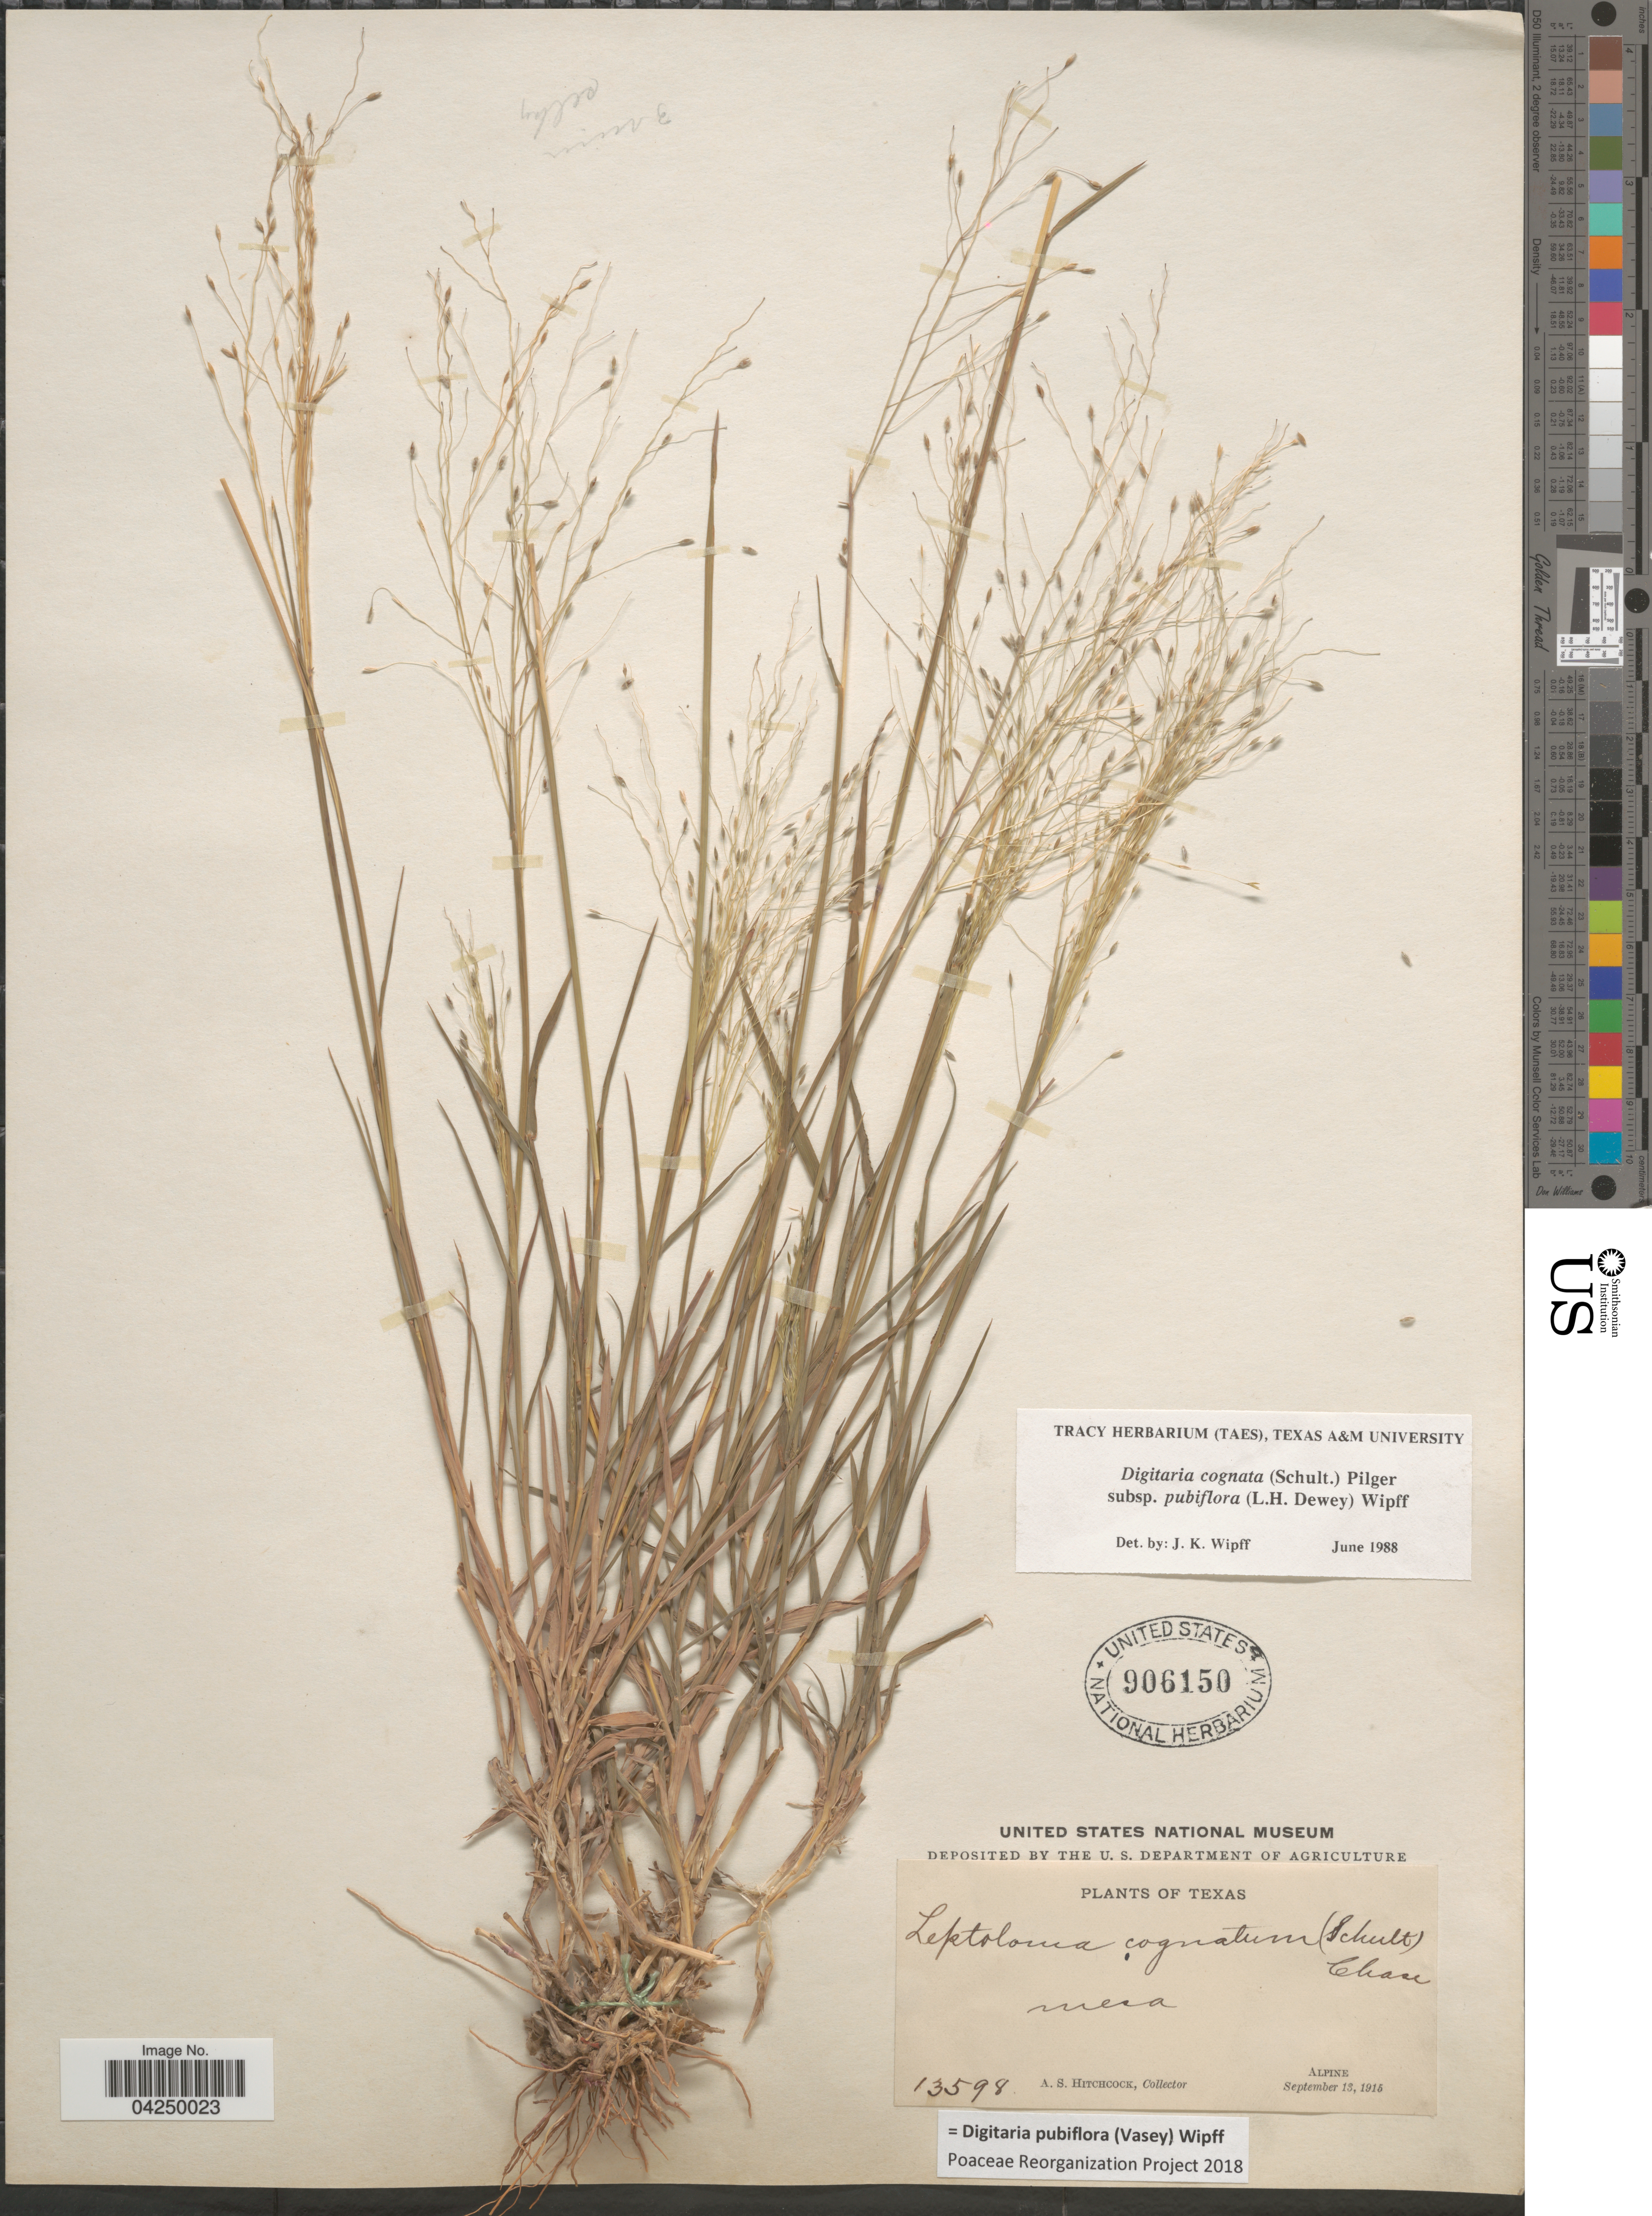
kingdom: Plantae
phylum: Tracheophyta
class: Liliopsida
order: Poales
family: Poaceae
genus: Digitaria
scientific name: Digitaria pubiflora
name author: (Vasey) Wipff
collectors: A. S. Hitchcock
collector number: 13598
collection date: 1915-09-13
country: United States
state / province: Texas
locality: Mesa. Alpine.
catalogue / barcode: US 906150